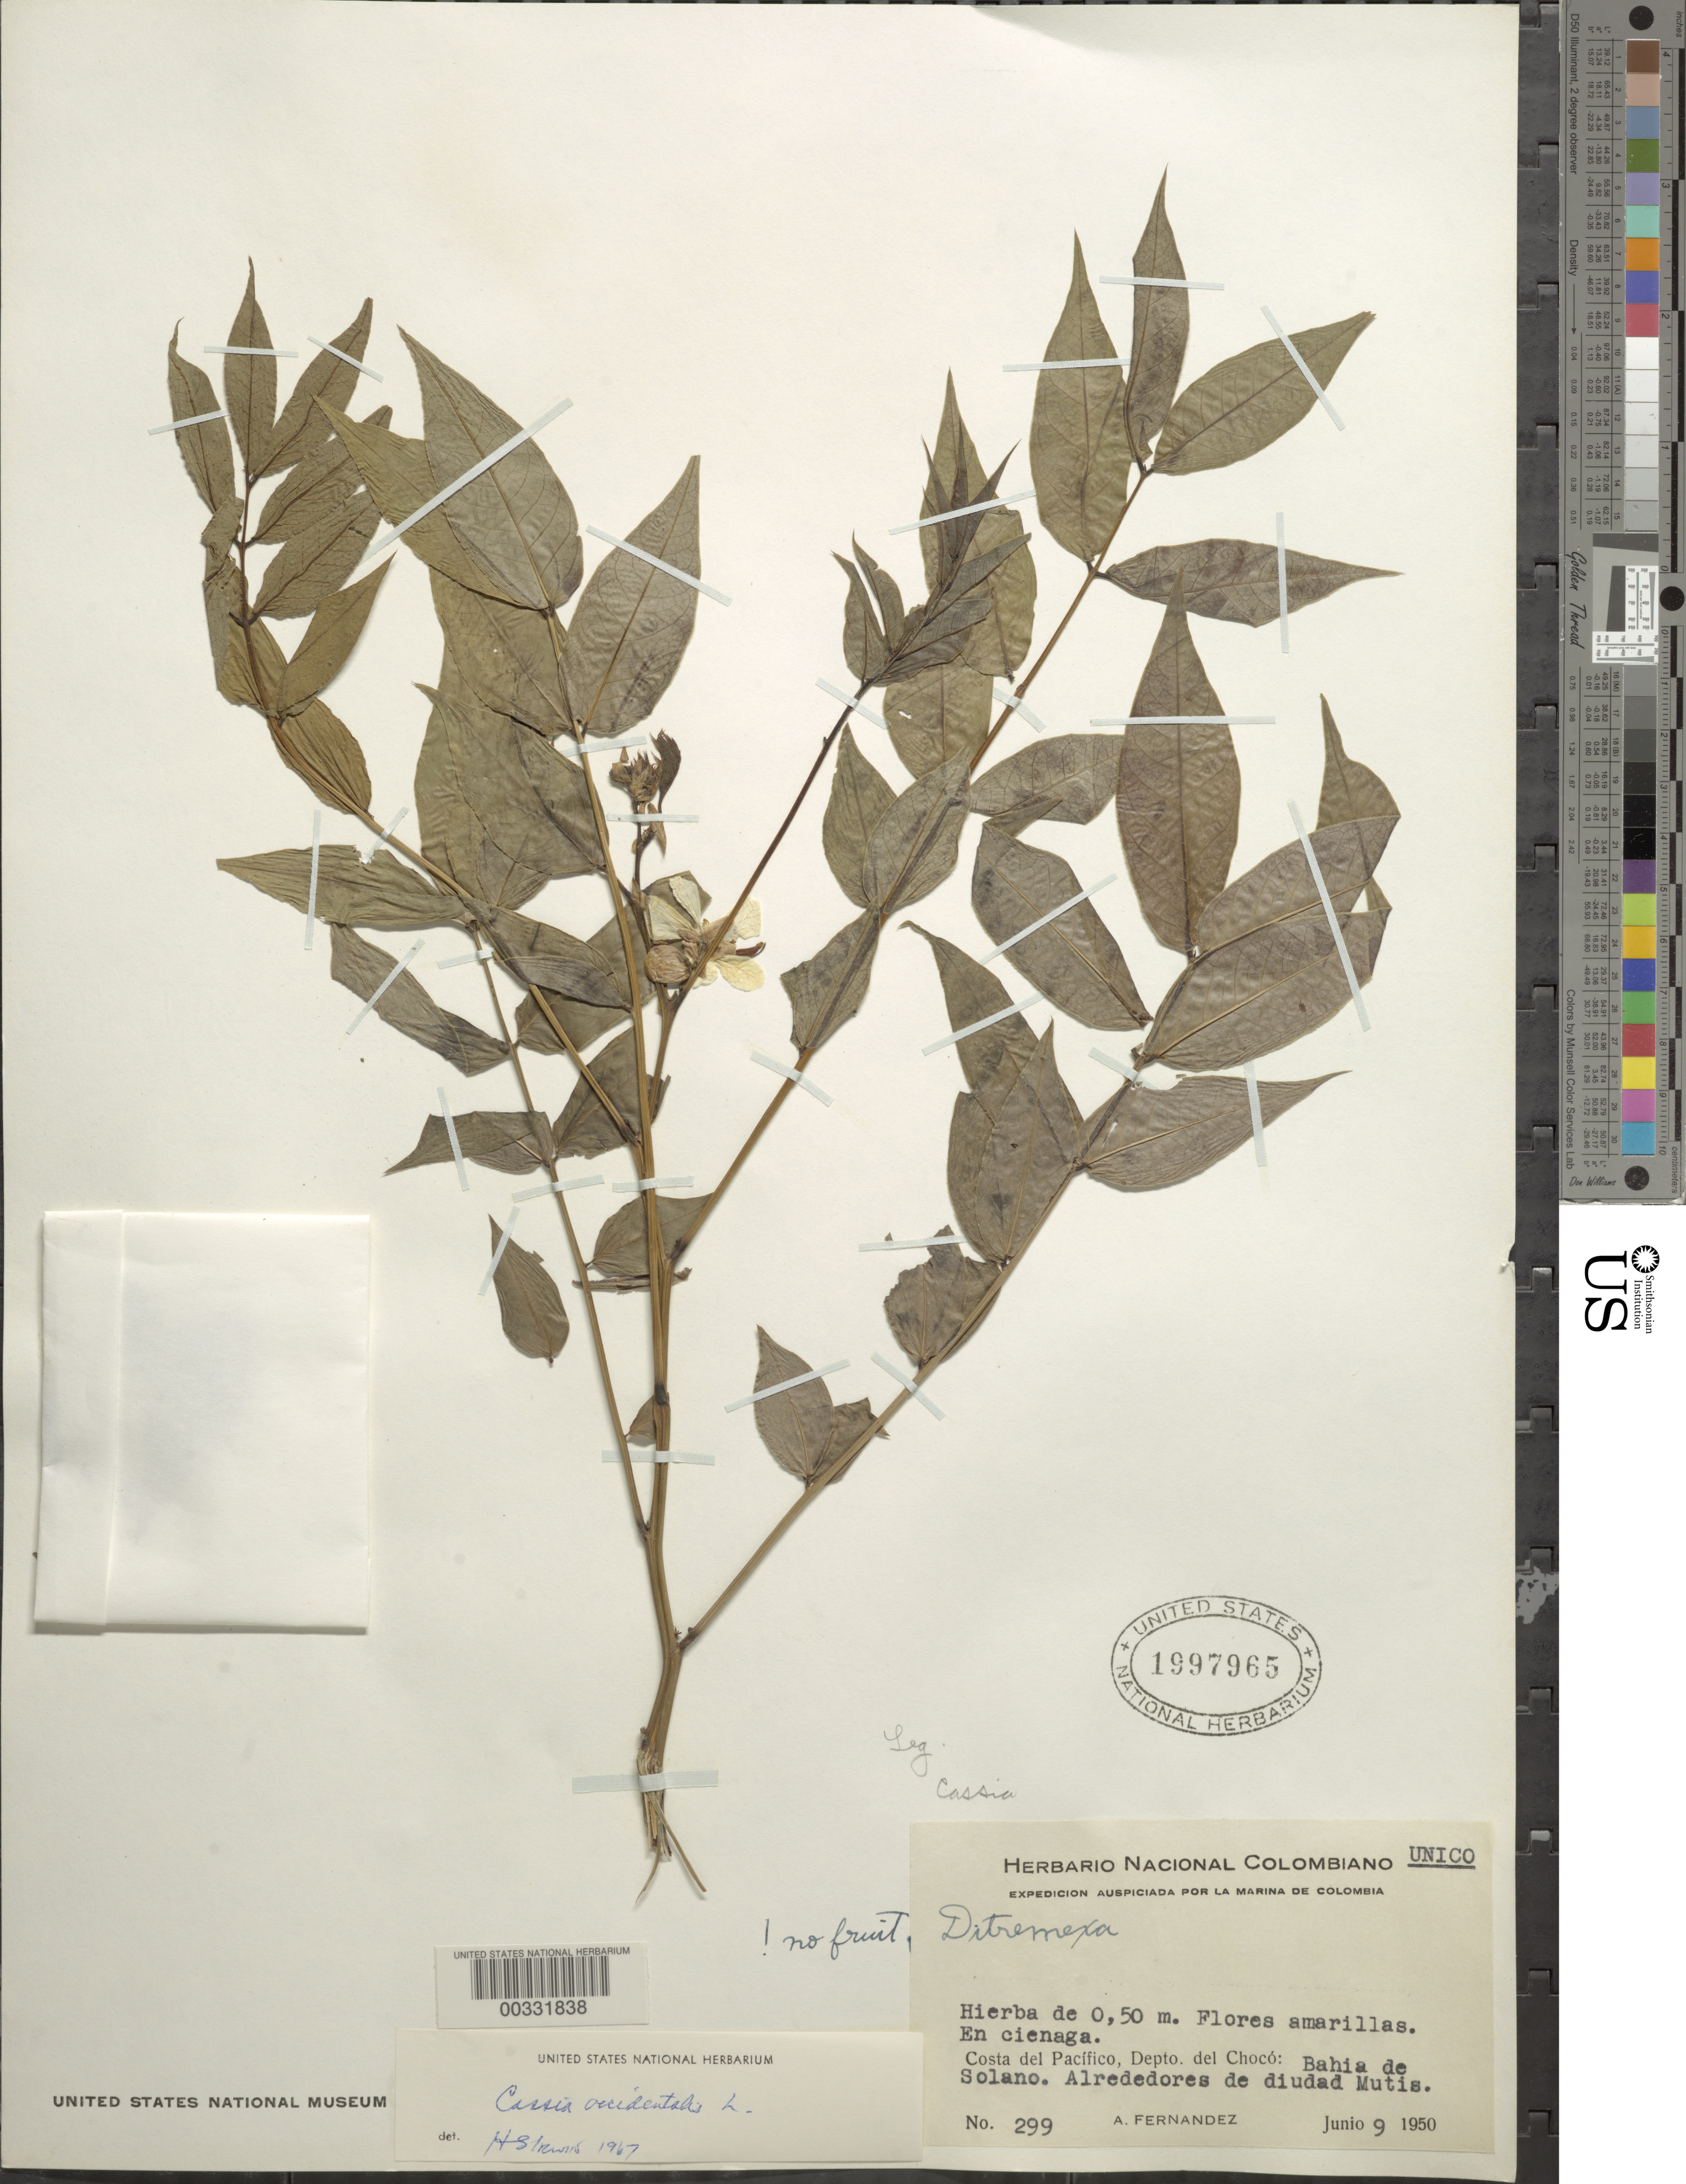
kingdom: Plantae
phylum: Tracheophyta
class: Magnoliopsida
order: Fabales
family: Fabaceae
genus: Senna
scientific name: Senna occidentalis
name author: (L.) Link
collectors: Á. Fernández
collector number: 299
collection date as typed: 09 Jun 1950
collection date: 1950-06-09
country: Colombia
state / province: Chocó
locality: Bahia de Solano; vicinity of the Cuidad Mutis; Pacific Coast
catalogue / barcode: US 1997965